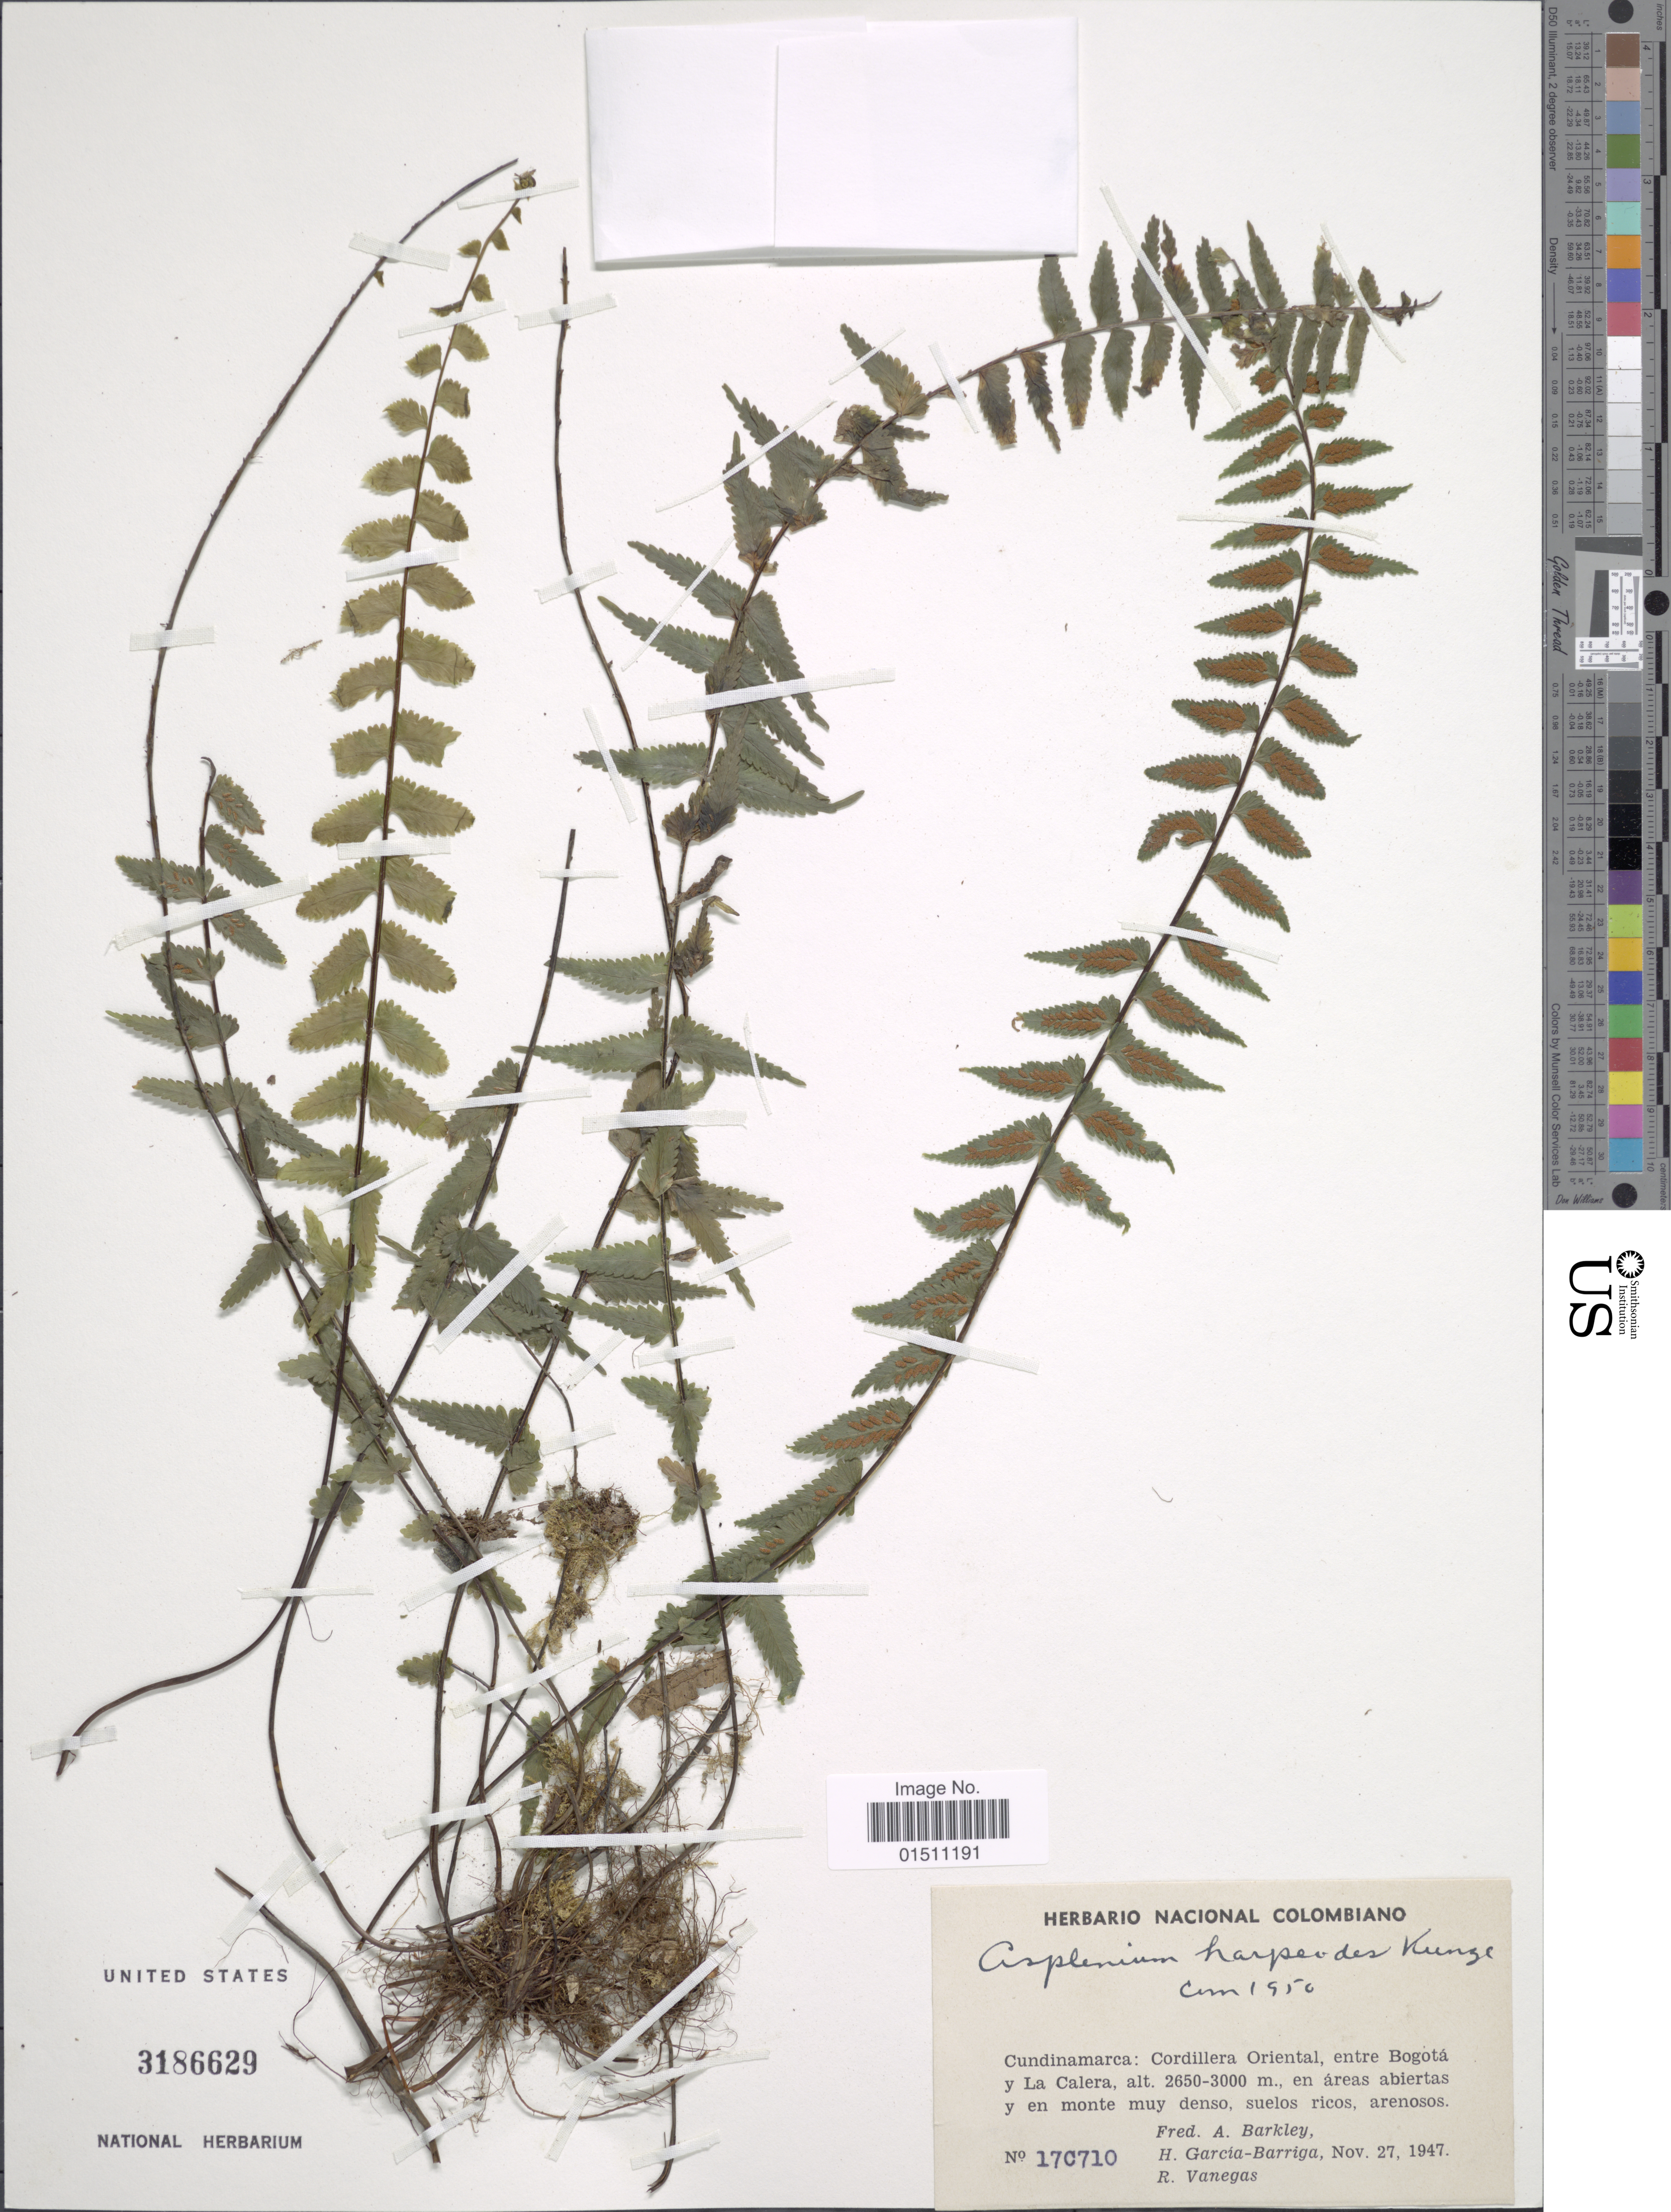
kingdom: Plantae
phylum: Tracheophyta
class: Polypodiopsida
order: Polypodiales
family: Aspleniaceae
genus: Asplenium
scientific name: Asplenium harpeodes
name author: Kunze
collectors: F. A. Barkley, H. García Barriga & R. Vanegas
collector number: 17C710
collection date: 1947-11-27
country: Colombia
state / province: Cundinamarca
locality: Colombia, Cordillera Oriental, entre Bogotá y La Calera.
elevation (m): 2650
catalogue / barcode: US 3186629